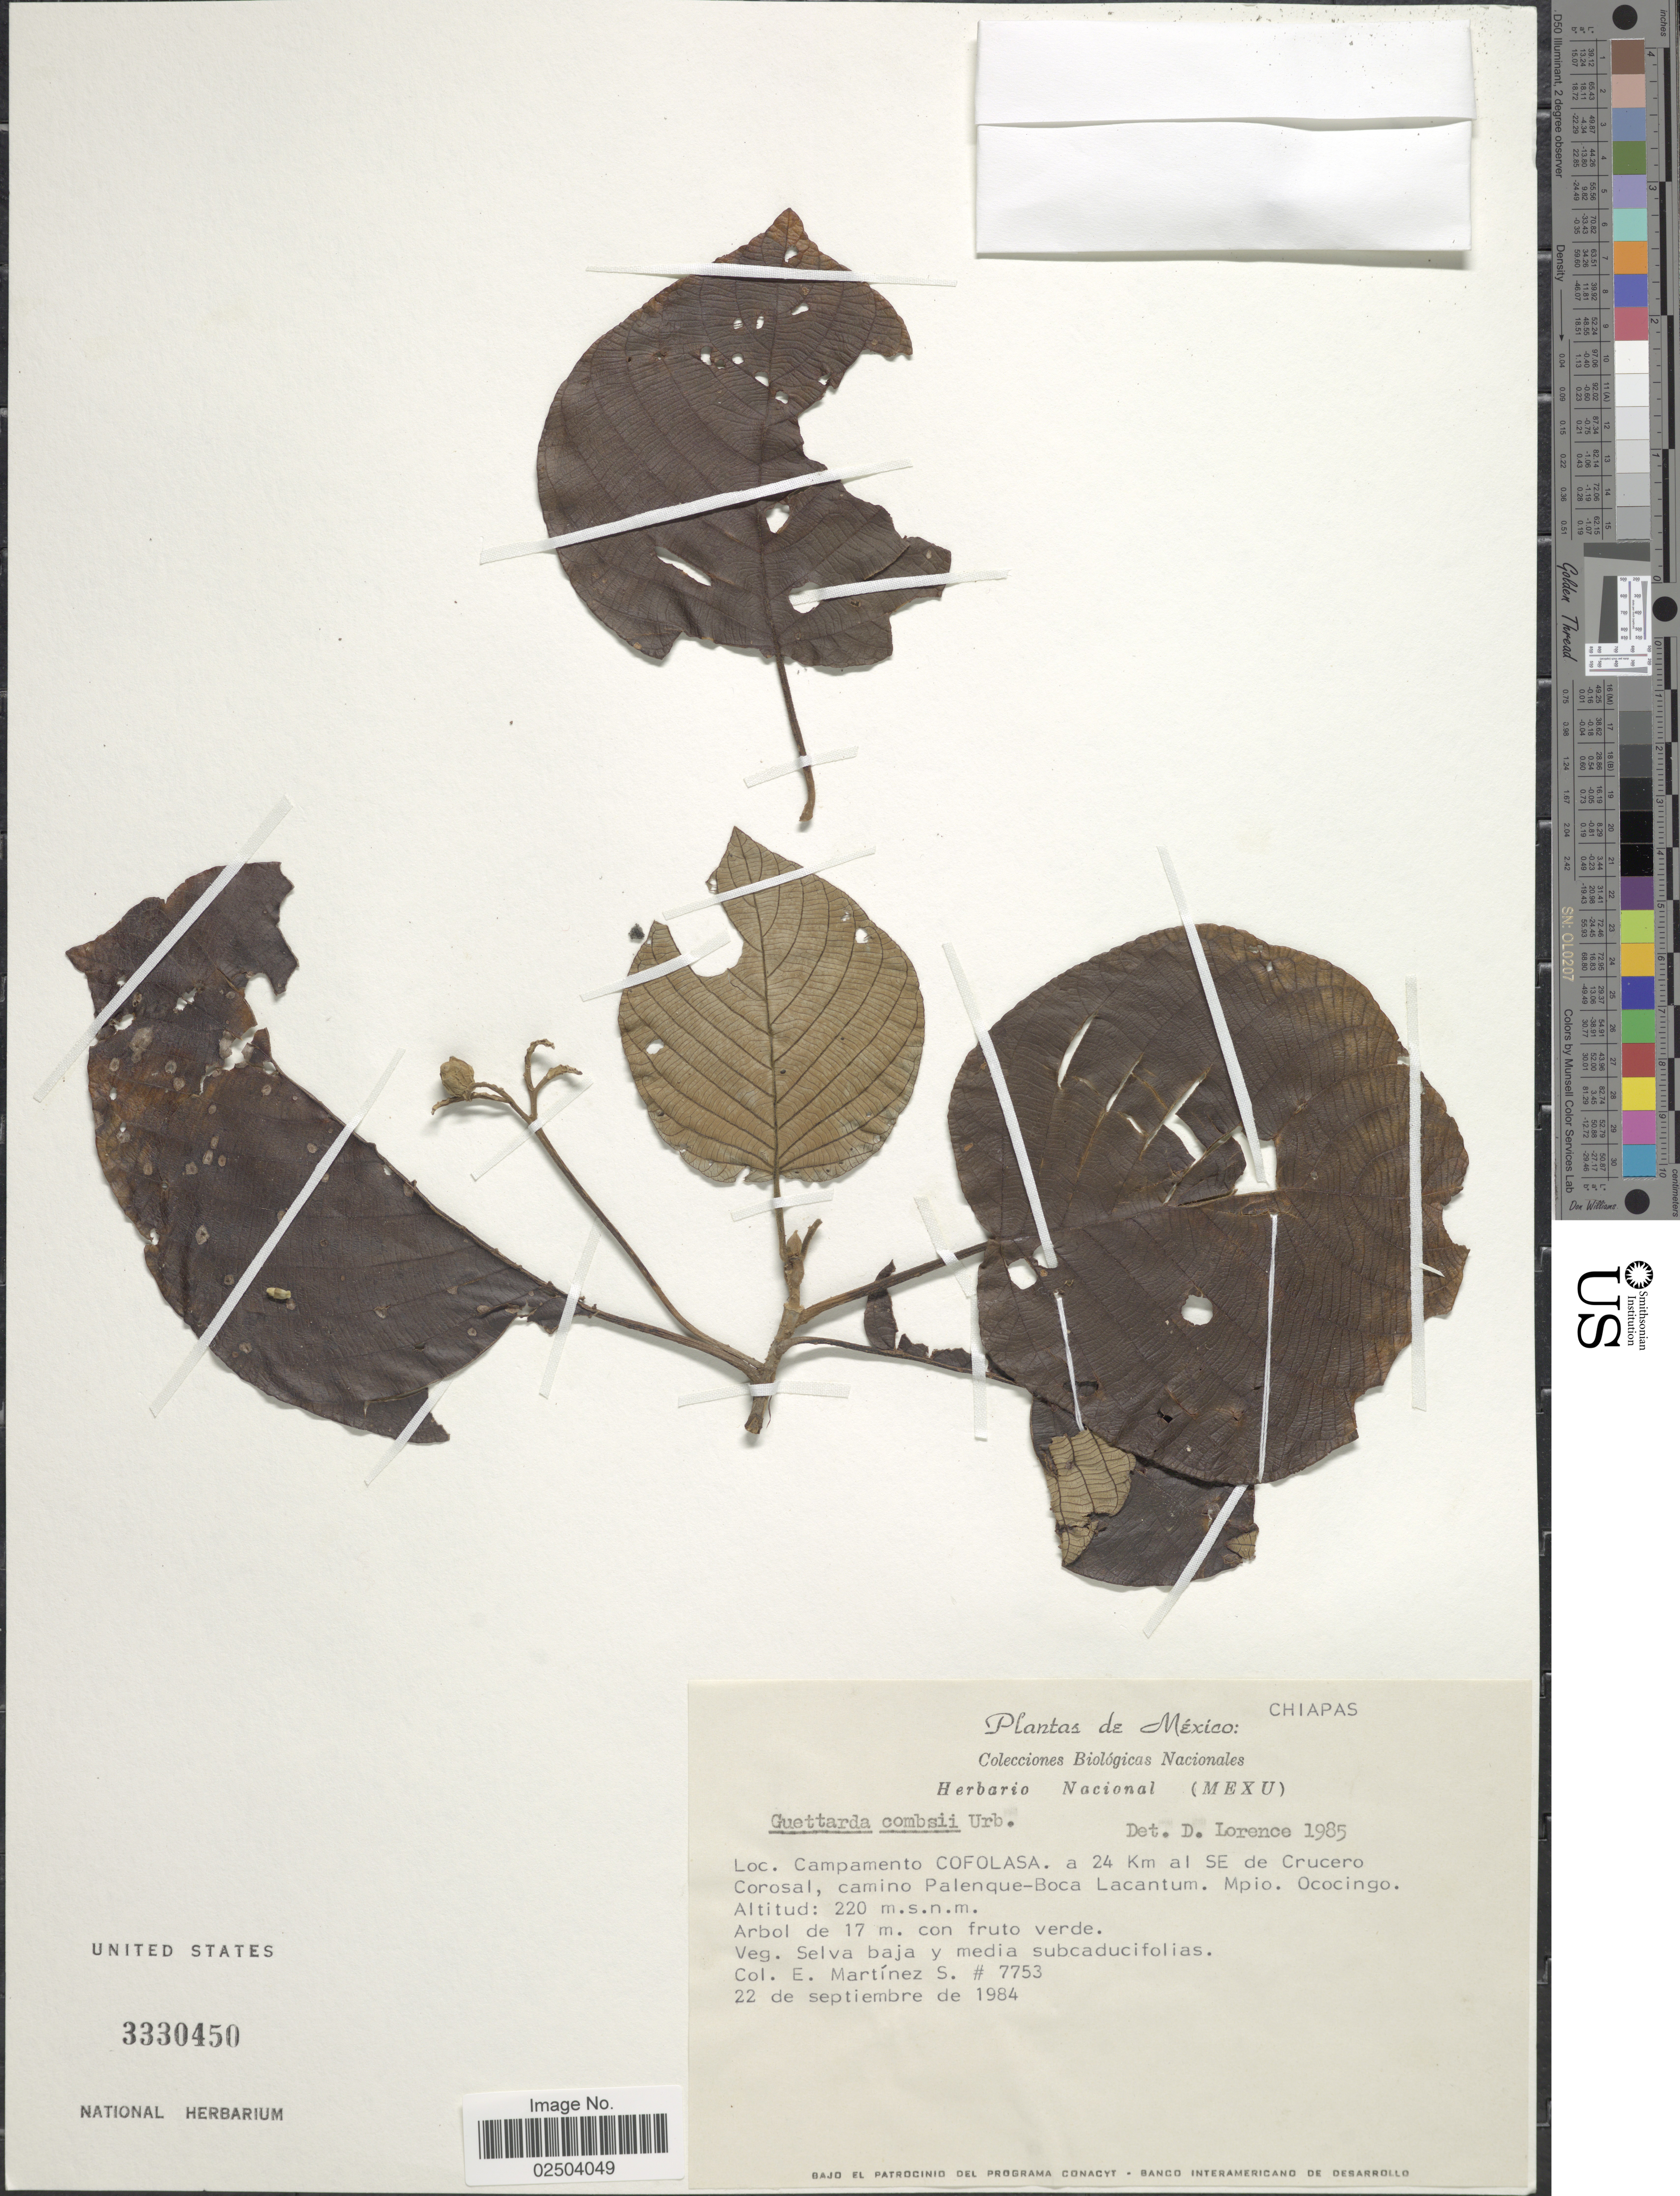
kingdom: Plantae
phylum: Tracheophyta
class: Magnoliopsida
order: Gentianales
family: Rubiaceae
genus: Guettarda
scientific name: Guettarda combsii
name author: Urb.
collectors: E. M. Martínez S.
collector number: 7753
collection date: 1984-09-22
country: Mexico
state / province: Chiapas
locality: Campamento COFOLASA. a 24 Km al SE de Crucero Corosal, camino Palenque-Boca Lacantum. Mpio. Ococingo.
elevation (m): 220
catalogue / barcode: US 3330450